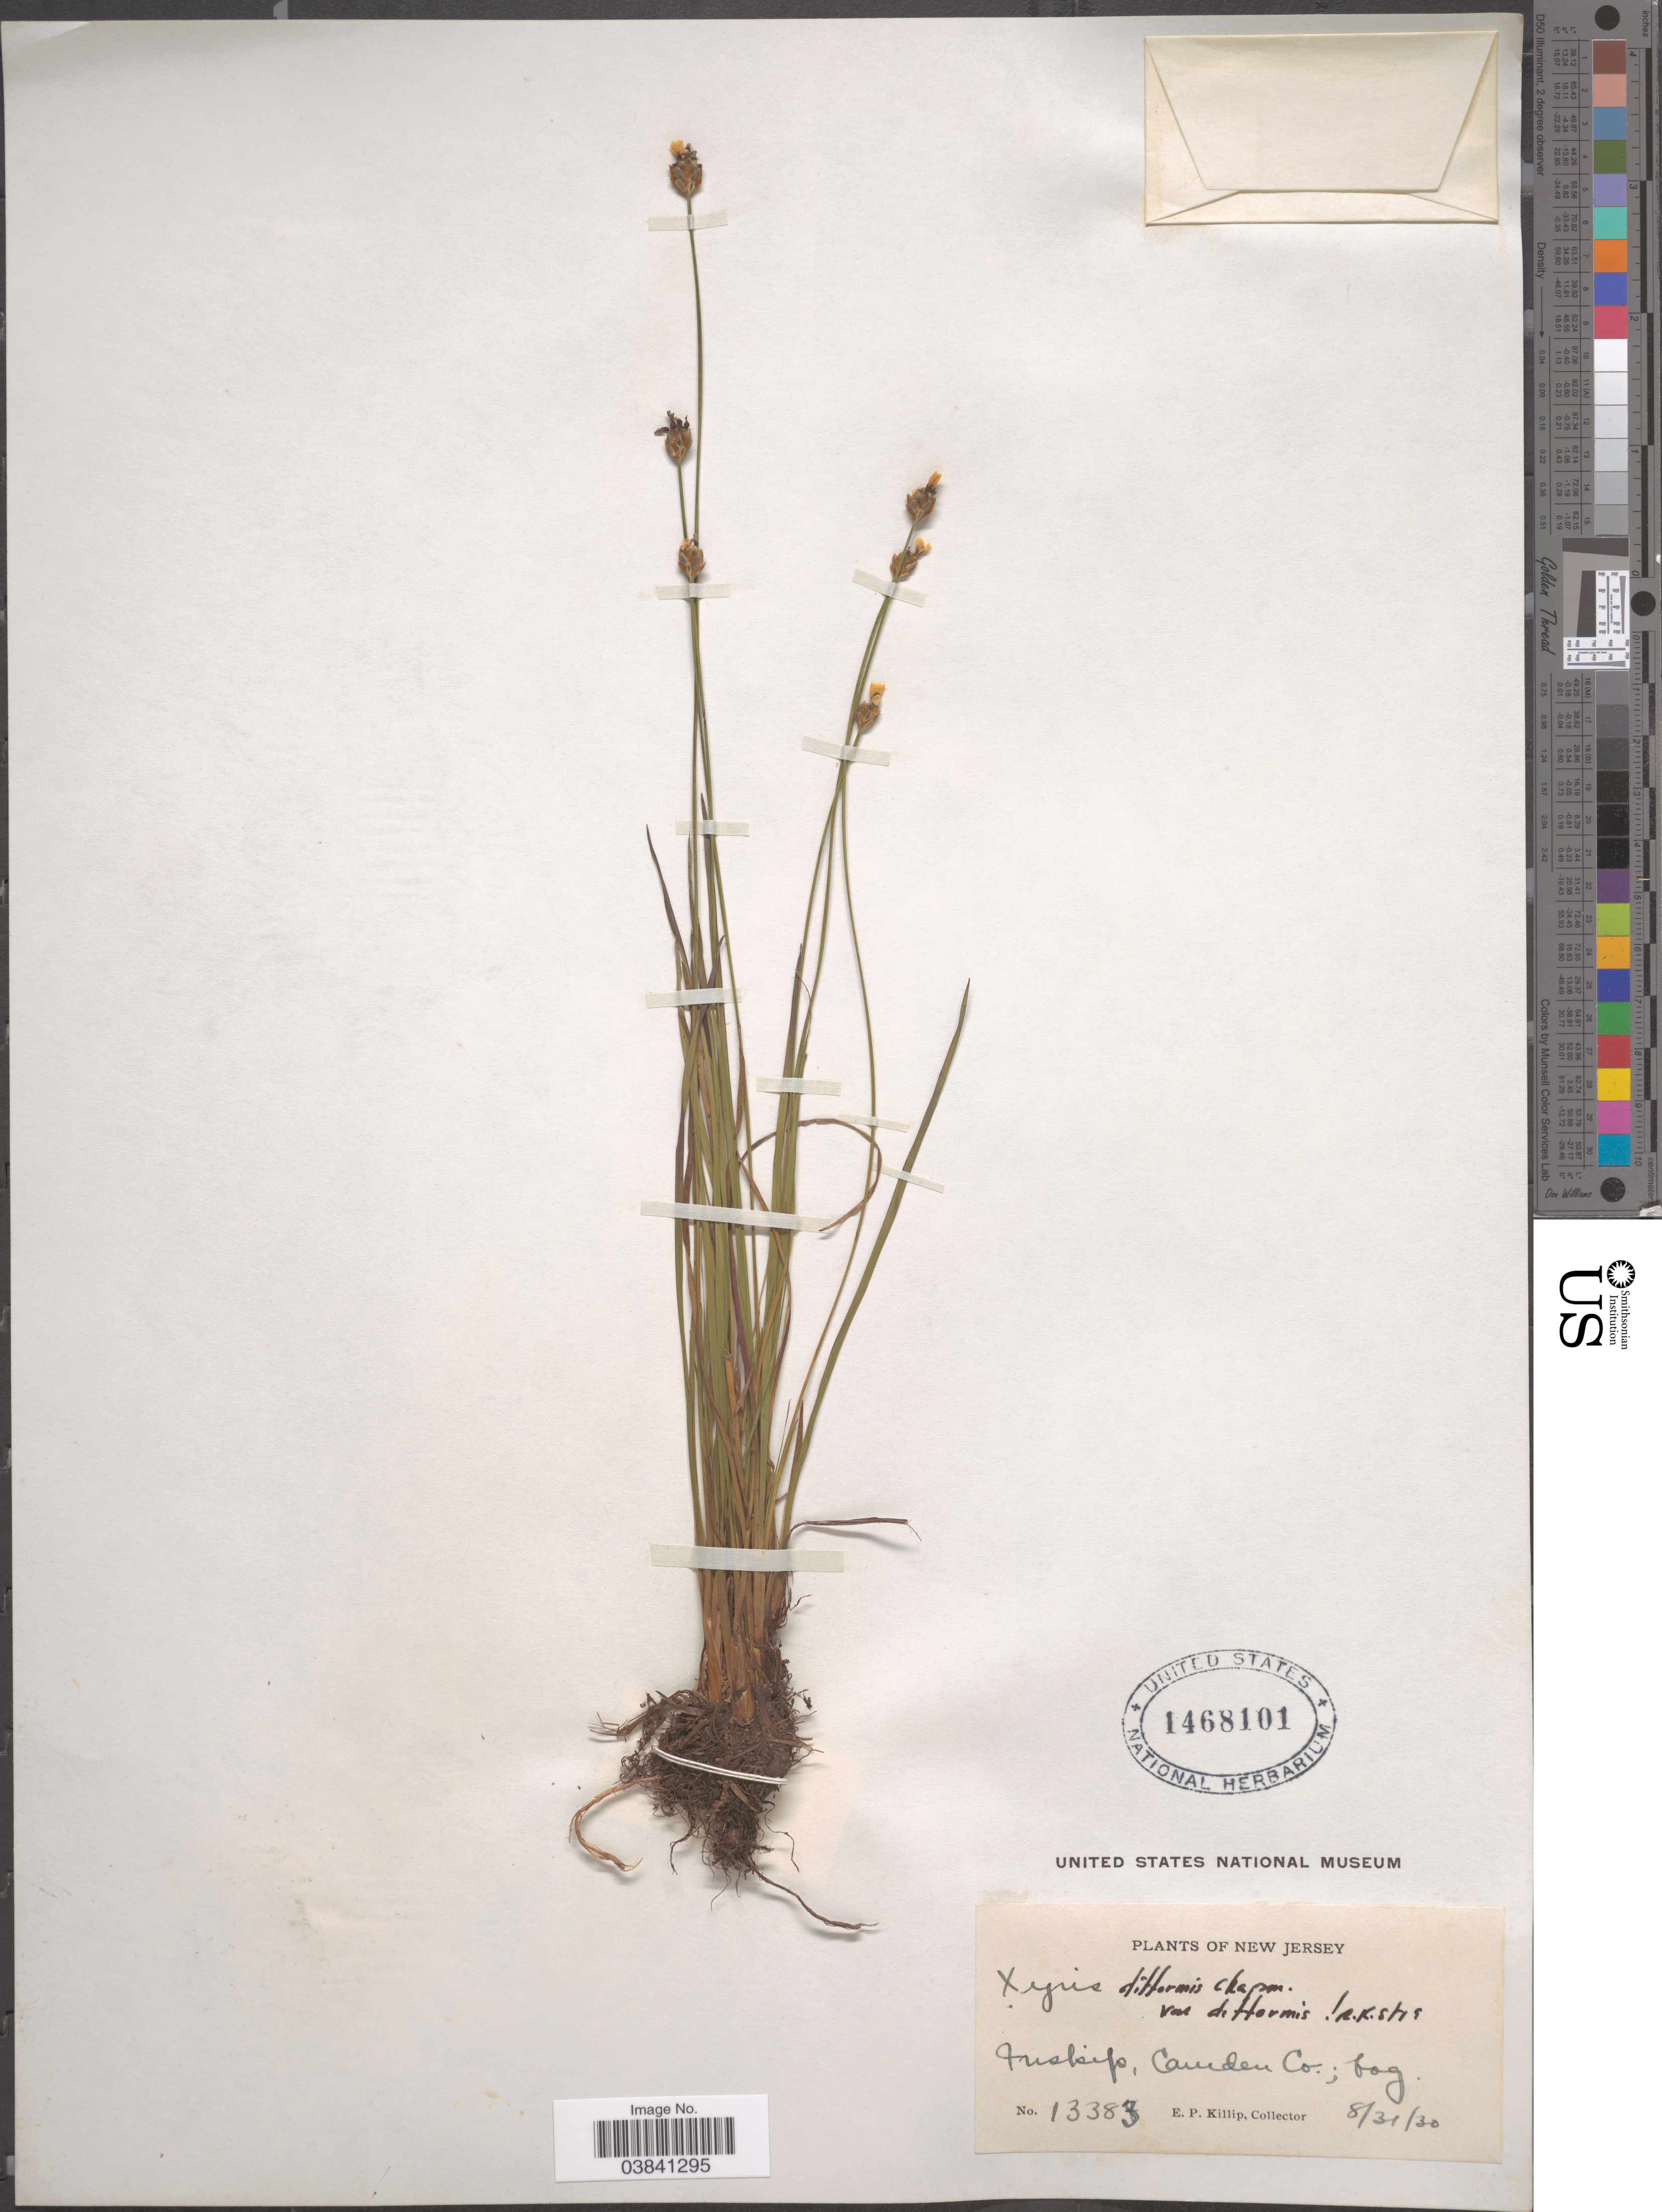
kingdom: Plantae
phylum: Tracheophyta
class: Liliopsida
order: Poales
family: Xyridaceae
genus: Xyris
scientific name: Xyris difformis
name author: Chapm.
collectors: E. P. Killip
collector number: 13383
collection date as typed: Transcribed d/m/y: 31/8/30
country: United States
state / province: New Jersey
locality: Inskip, Camden Co.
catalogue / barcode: US 1468101